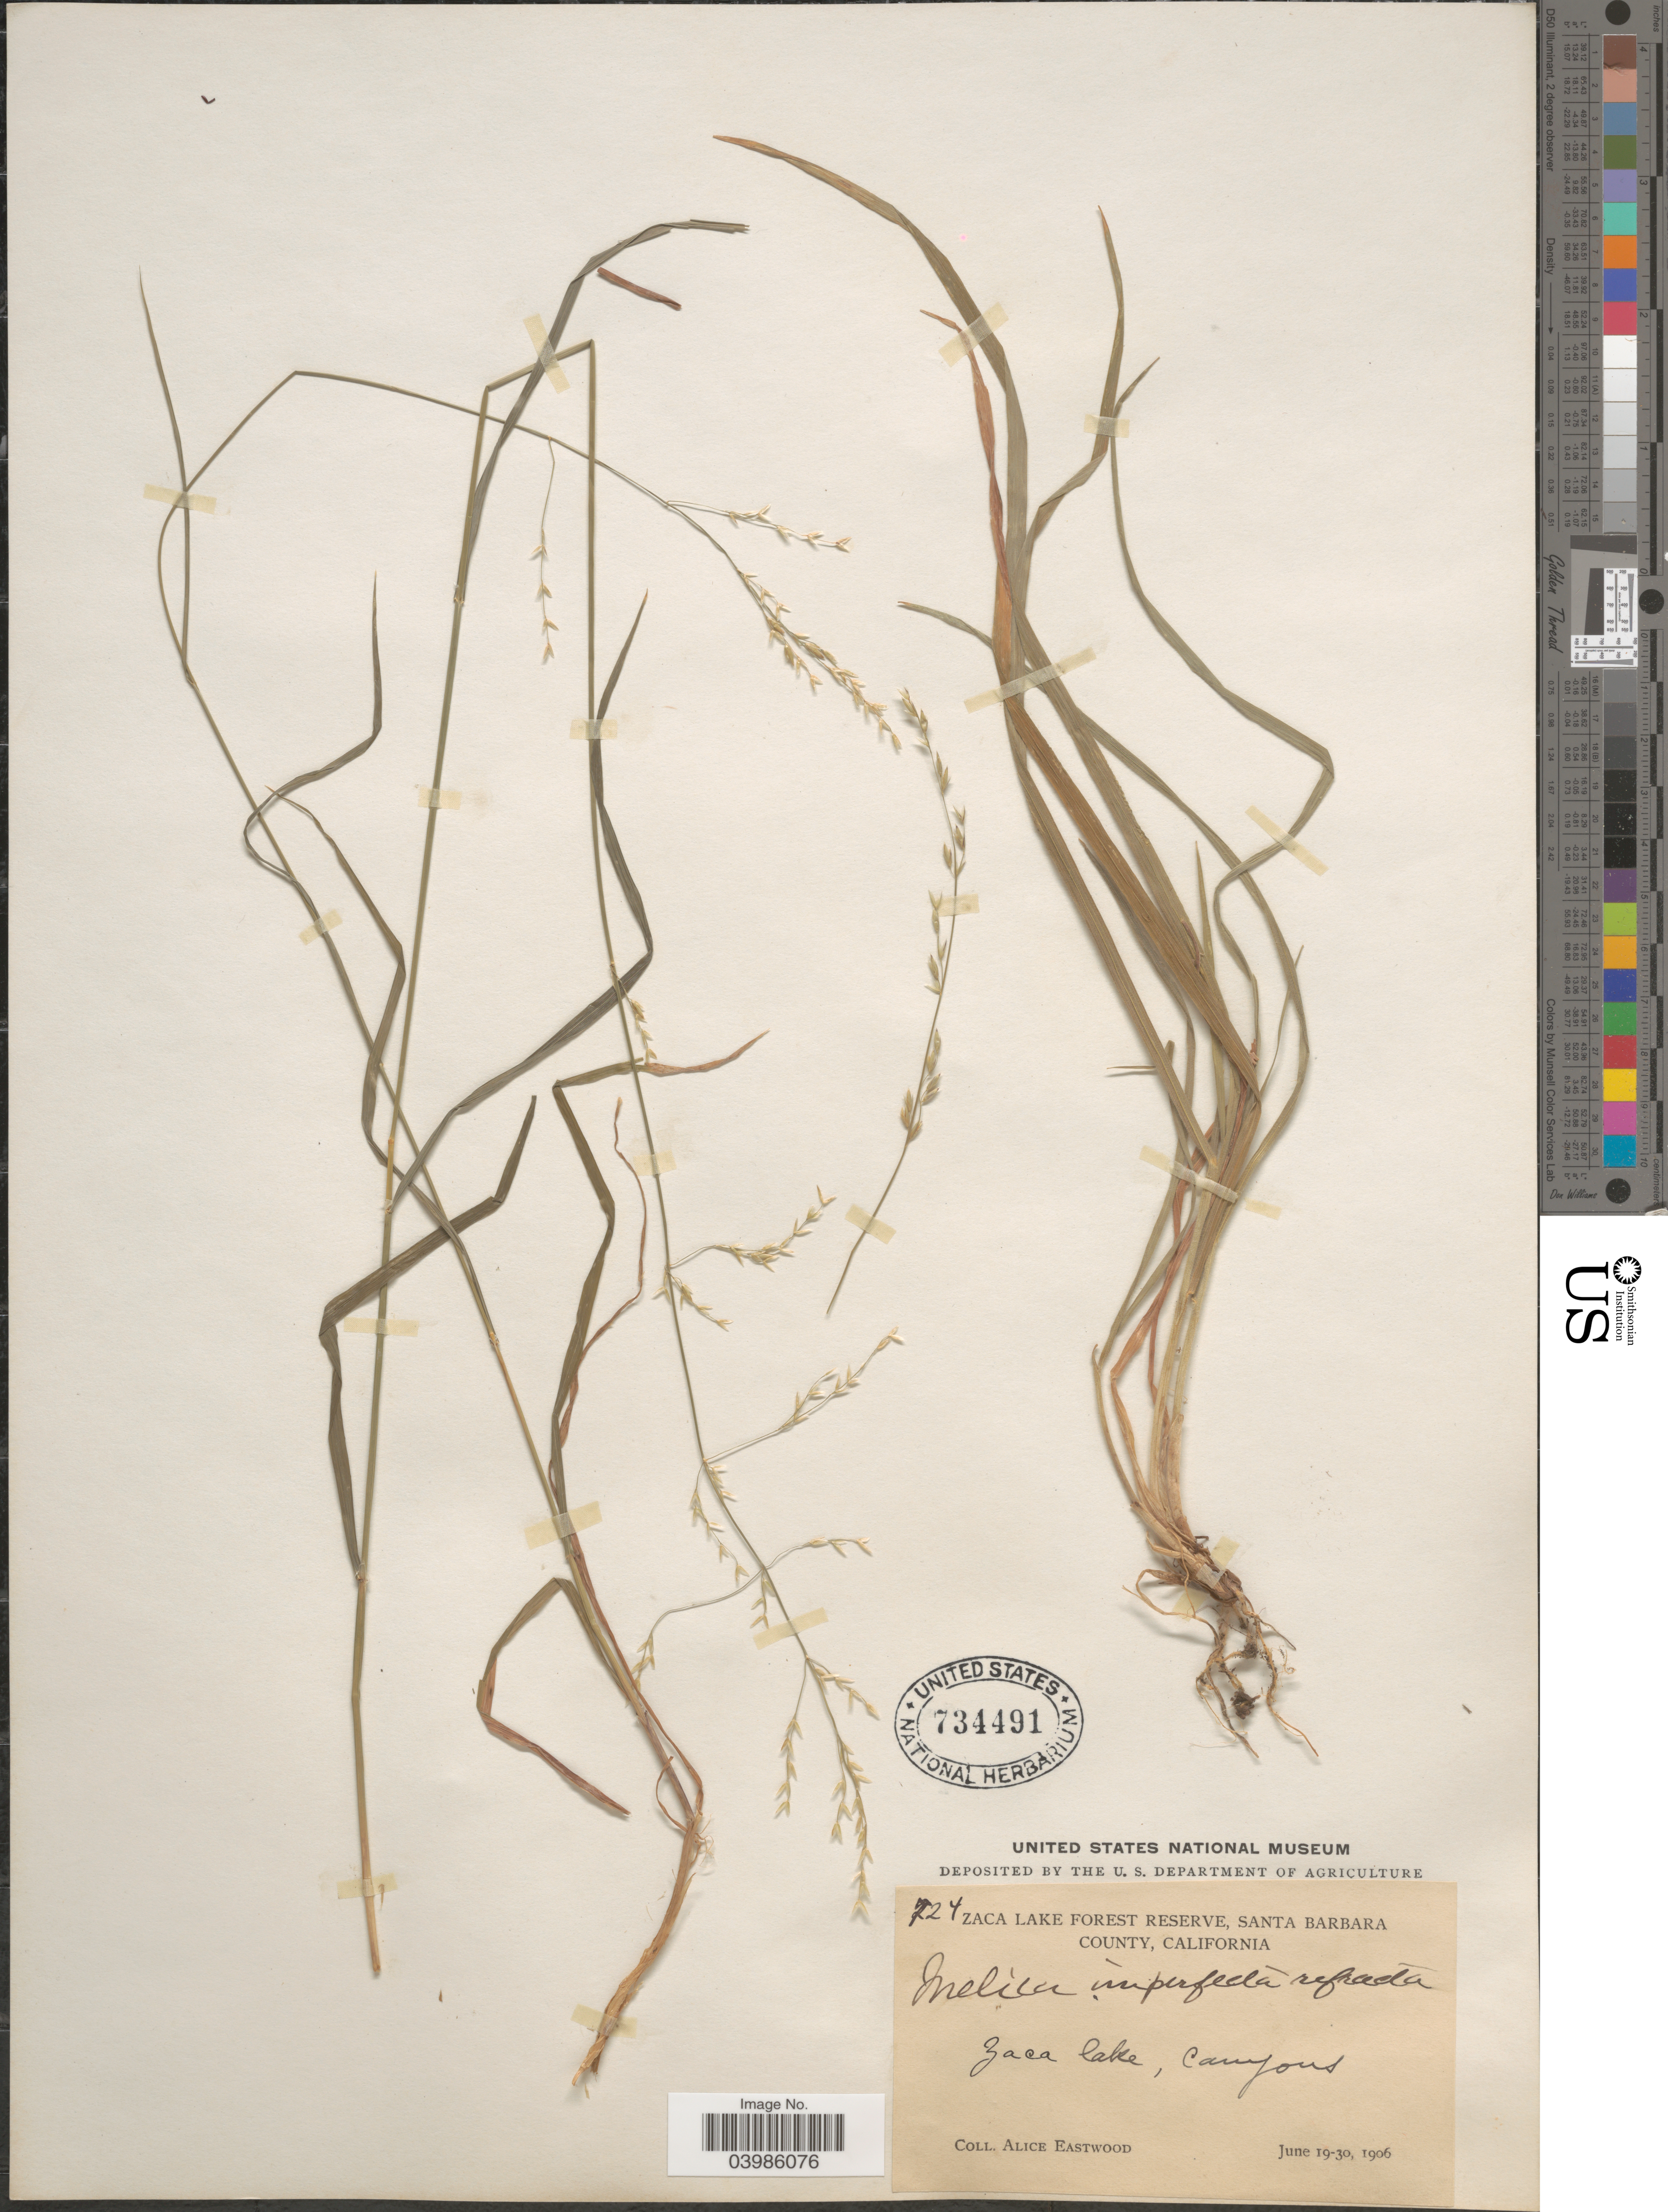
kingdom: Plantae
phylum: Tracheophyta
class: Liliopsida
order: Poales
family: Poaceae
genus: Melica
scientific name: Melica imperfecta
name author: Trin.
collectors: A. Eastwood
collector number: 724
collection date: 1906-06-19/1906-06-30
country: United States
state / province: California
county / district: Santa Barbara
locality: Zaca Lake Forest Reserve, Santa Barbara County. Zaca lake, Canyons.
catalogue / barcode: US 734491